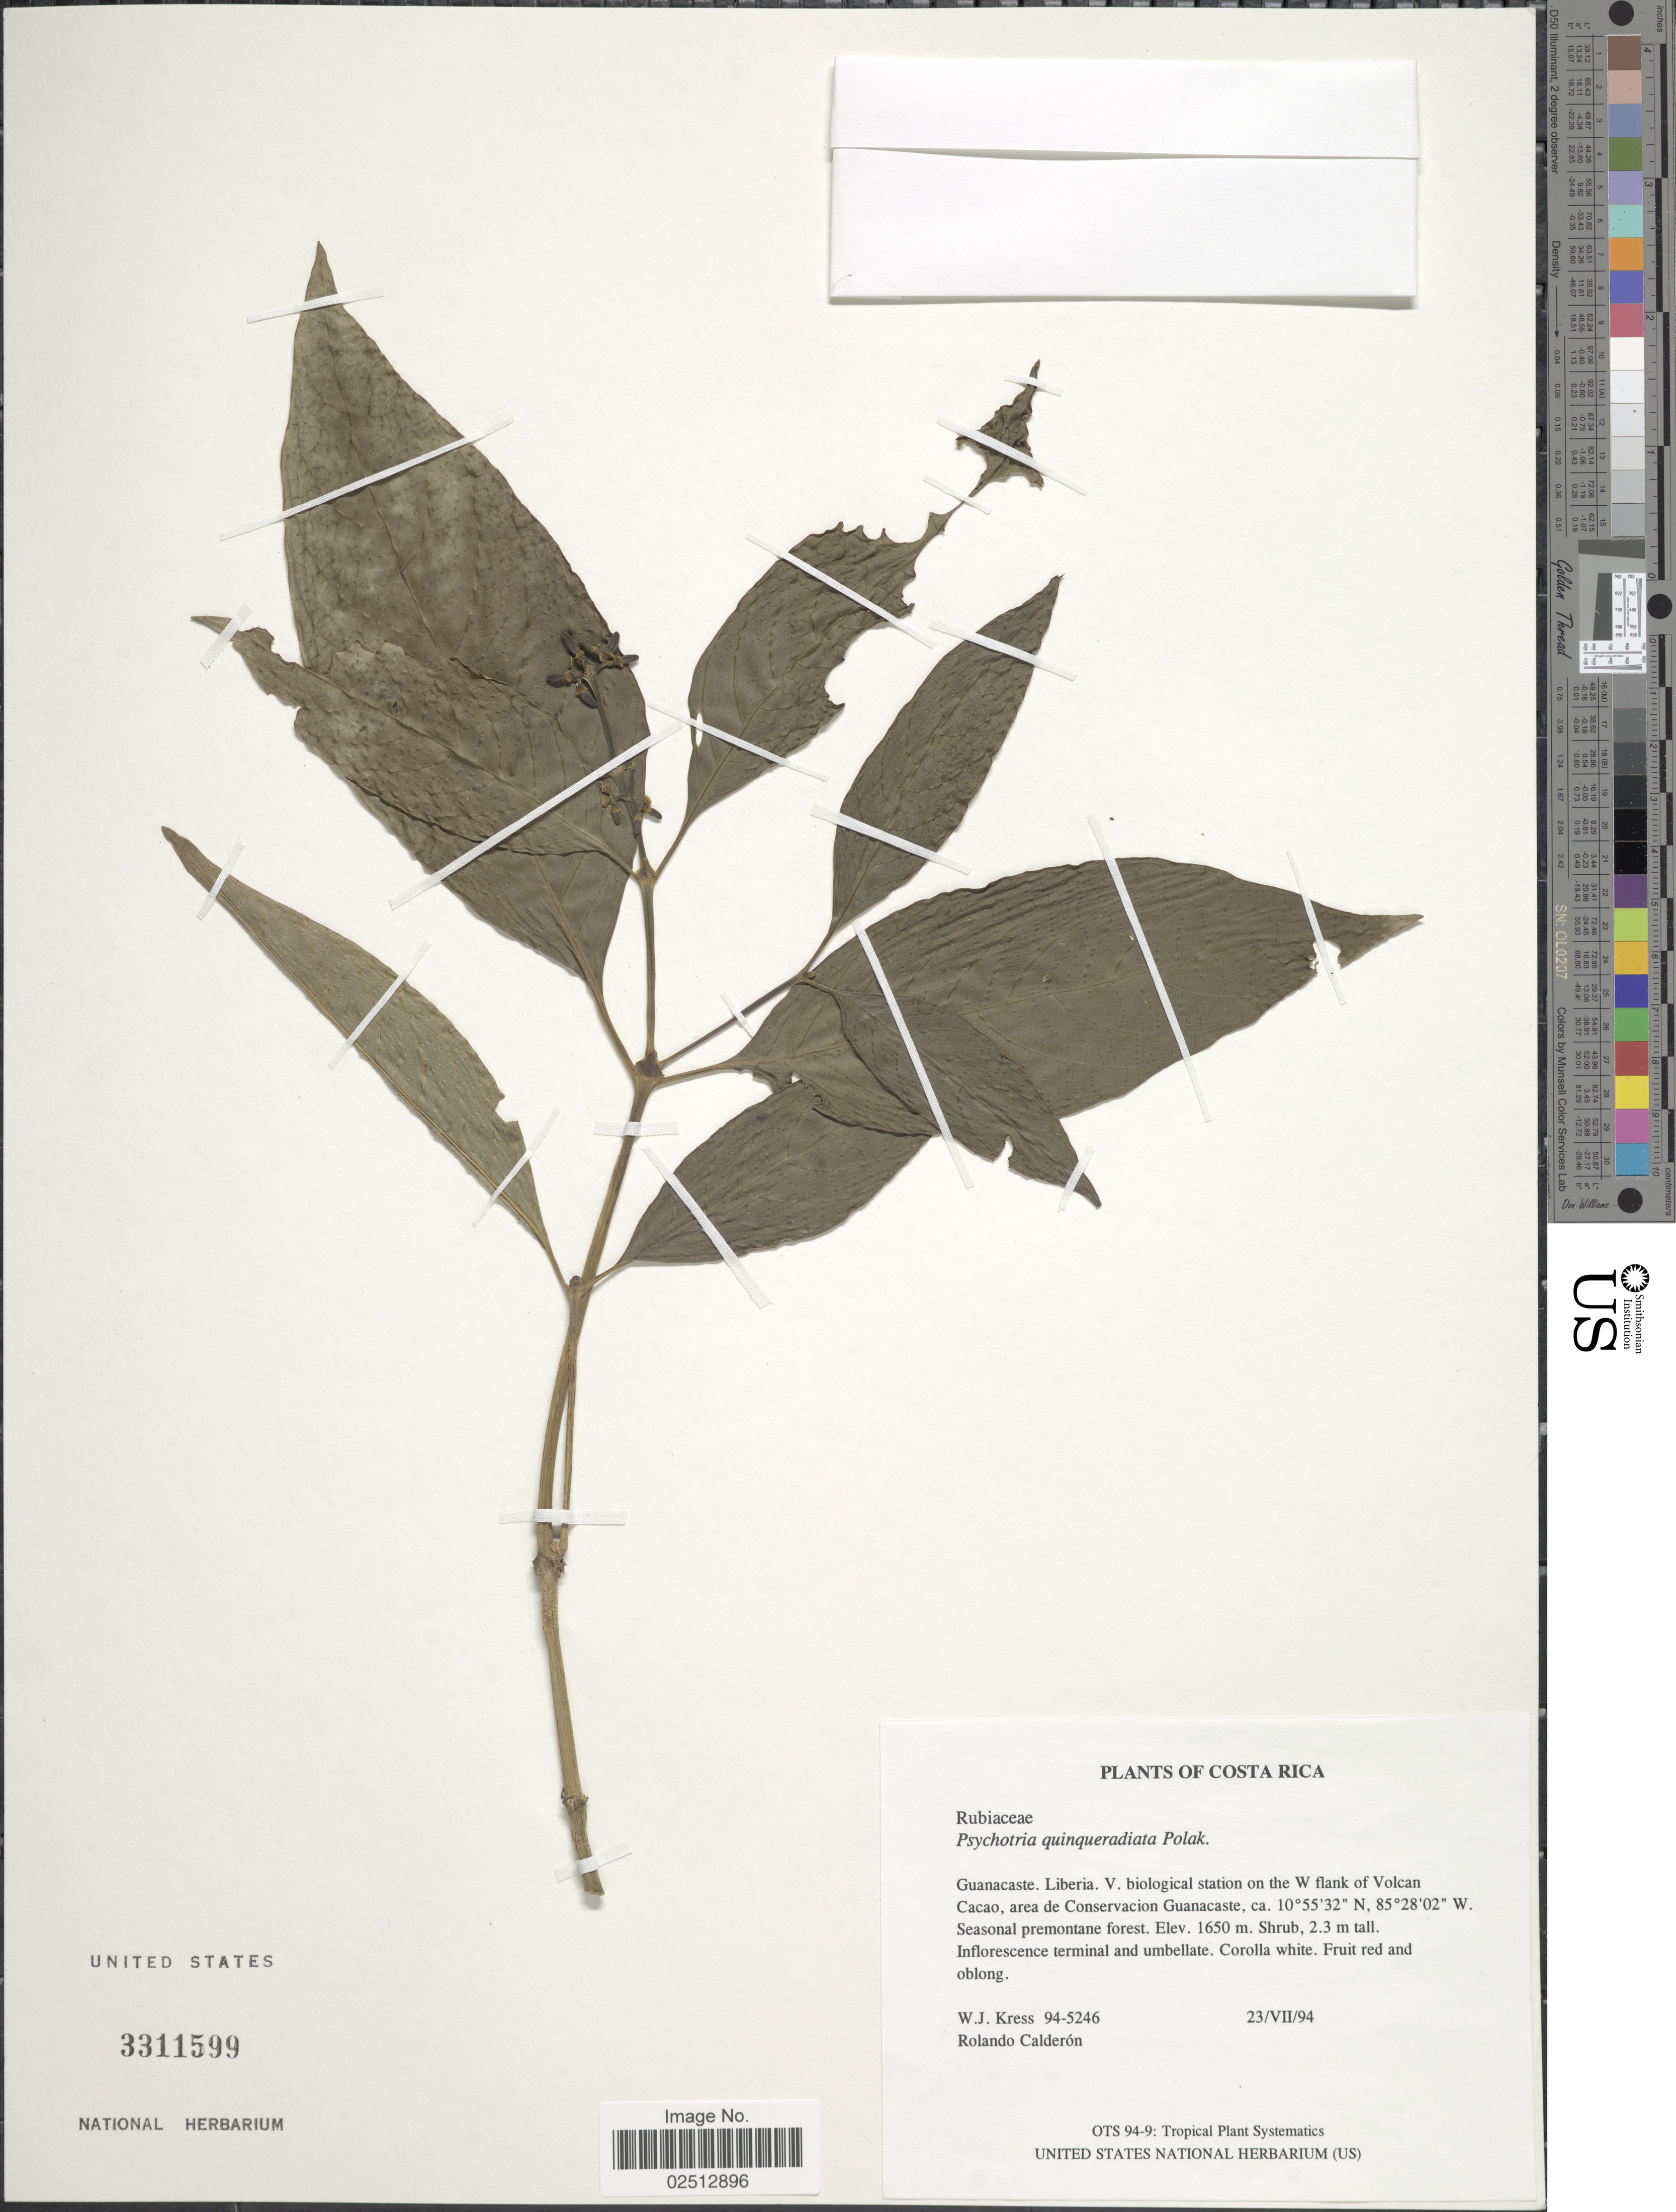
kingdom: Plantae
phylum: Tracheophyta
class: Magnoliopsida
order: Gentianales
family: Rubiaceae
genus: Psychotria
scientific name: Psychotria quinqueradiata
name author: Pol.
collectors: W. J. Kress & R. Calderon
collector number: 94-5246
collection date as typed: Transcribed d/m/y: 23/7/94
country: Costa Rica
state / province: Guanacaste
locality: Guanacaste. Liberia. V. biological station on the W flank of Volcan Cacao, area de Conservacion Guanacaste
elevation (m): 1650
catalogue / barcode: US 3311599